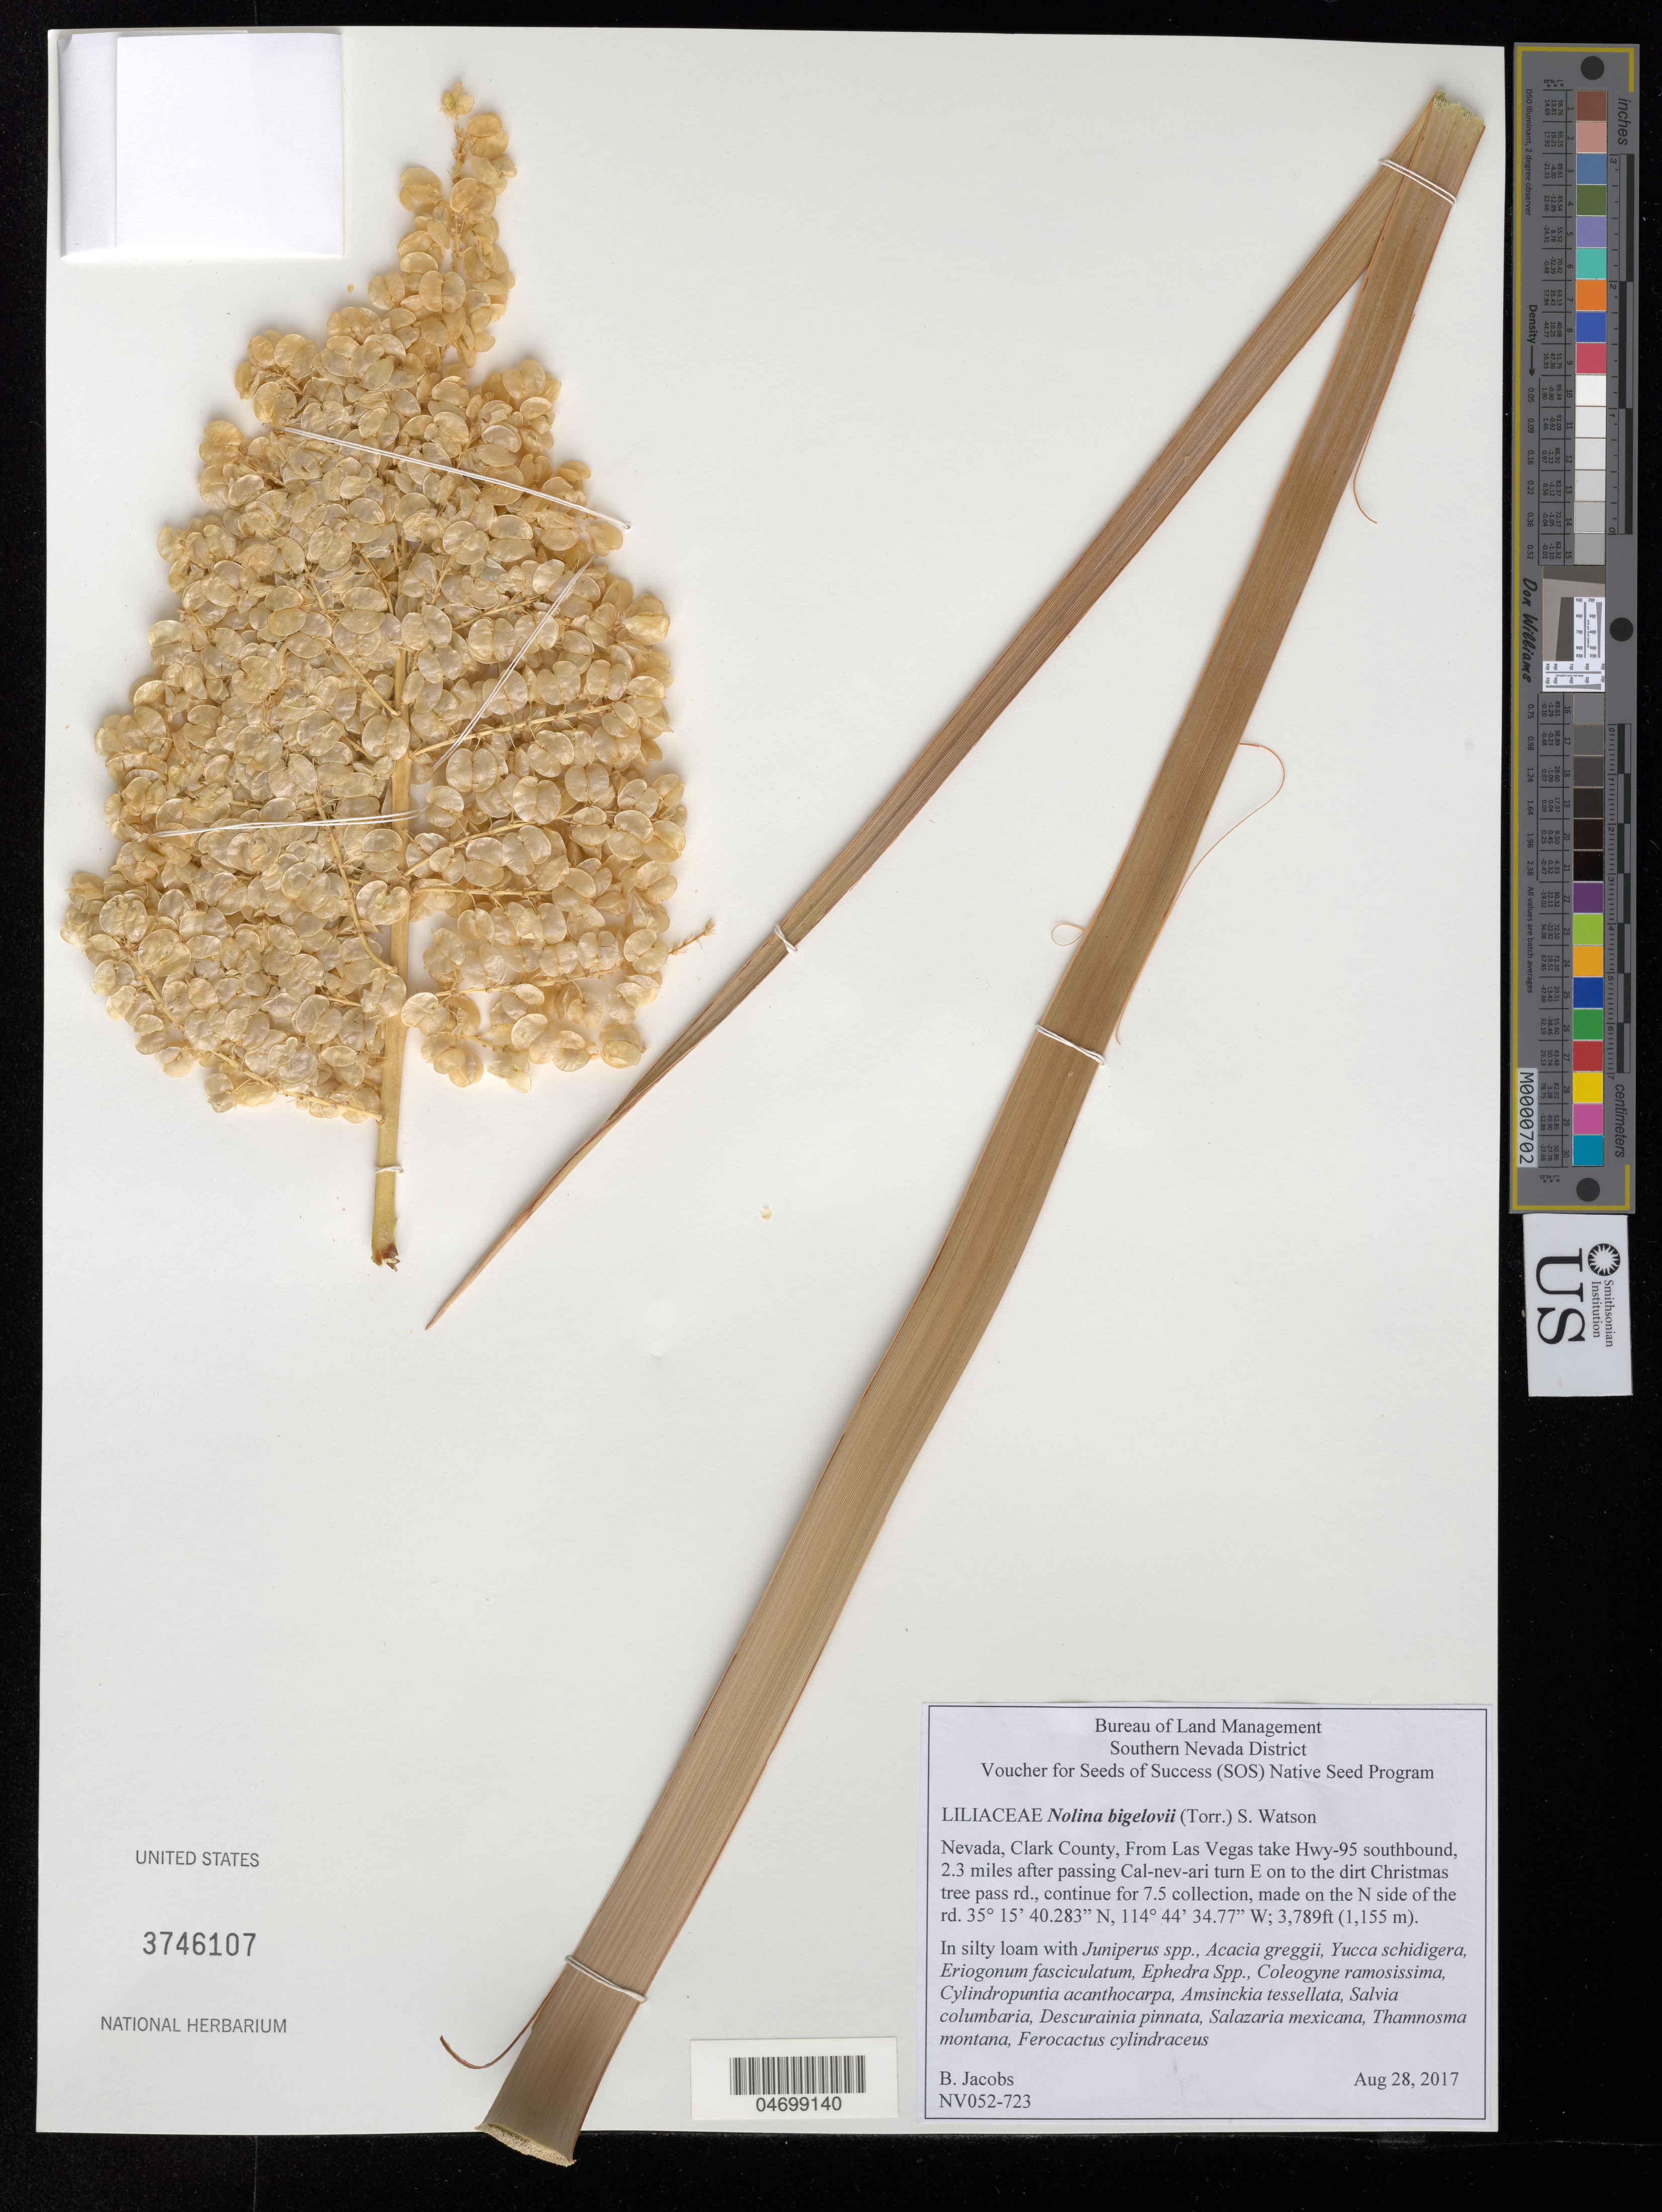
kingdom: Plantae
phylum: Tracheophyta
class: Liliopsida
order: Asparagales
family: Asparagaceae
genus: Nolina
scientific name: Nolina bigelovii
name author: (Torr.) S. Watson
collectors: B. Jacobs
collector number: NV052-723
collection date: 2017-08-28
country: United States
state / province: Nevada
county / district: Clark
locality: Christmas Tree pass rd.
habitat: In silty loam. With Juniperus sp., Acacia greggii, Ephedra sp., etc.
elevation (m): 1155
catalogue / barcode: US 3746107